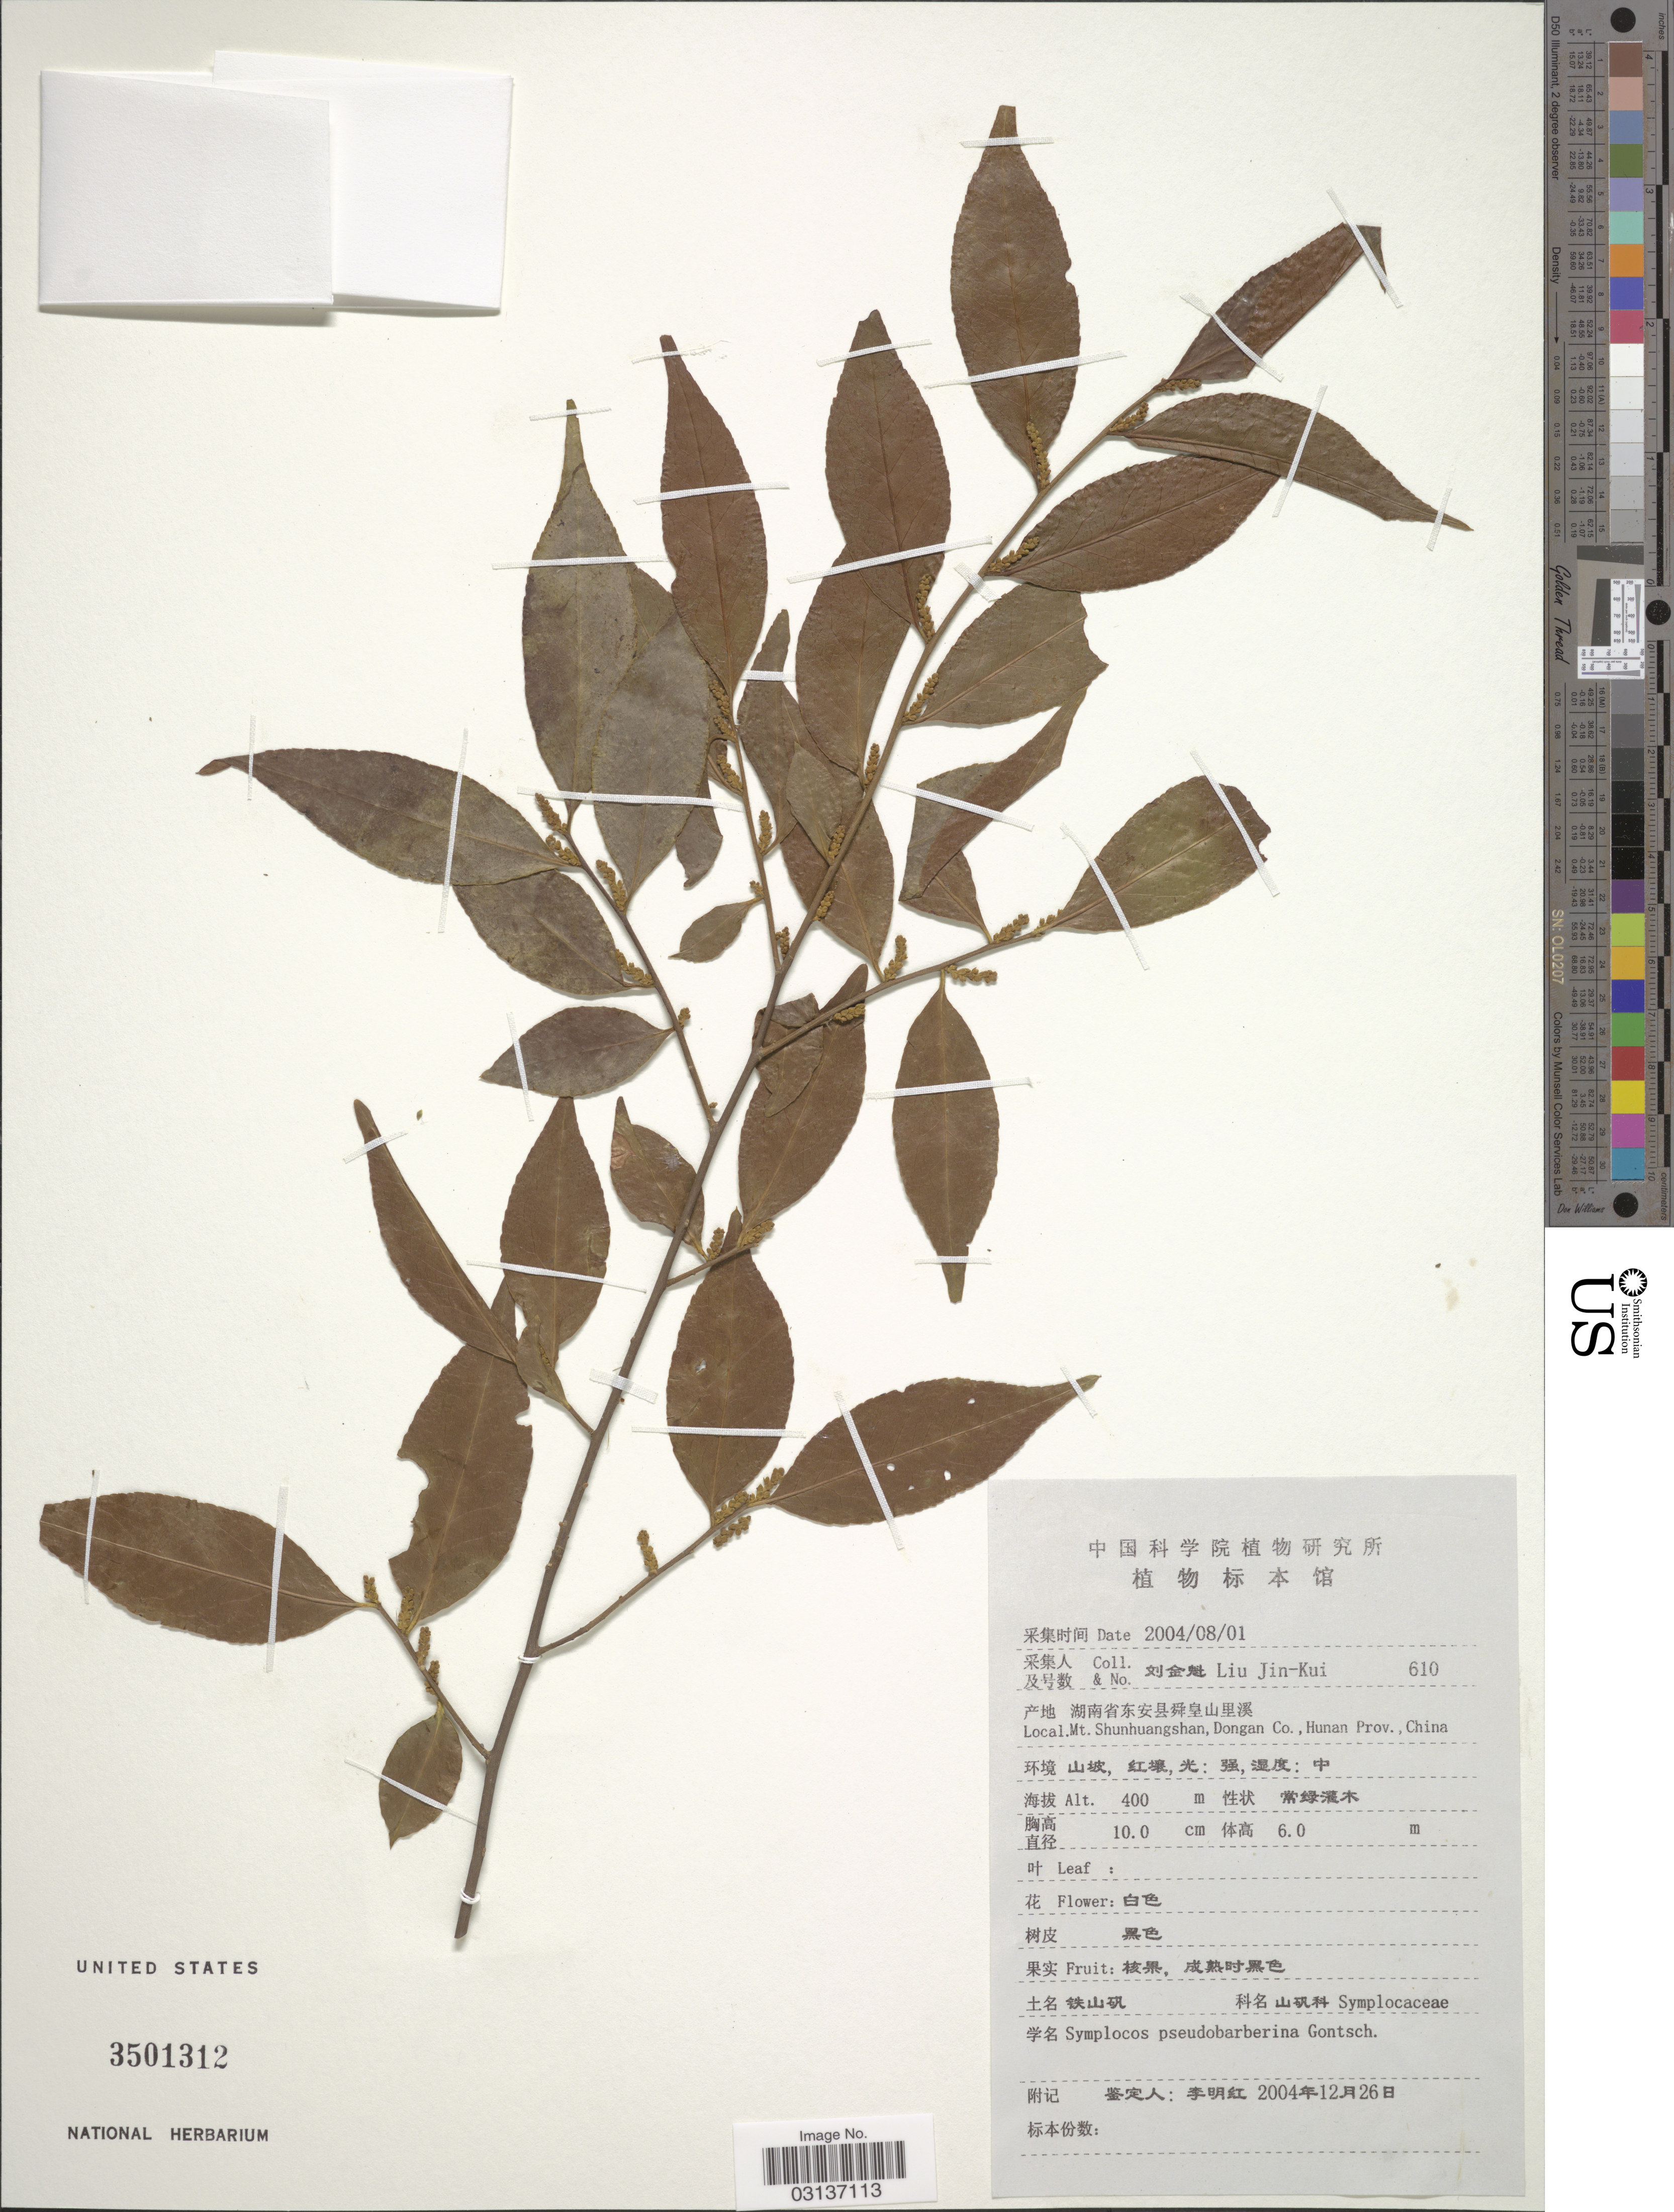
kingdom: Plantae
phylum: Tracheophyta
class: Magnoliopsida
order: Ericales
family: Symplocaceae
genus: Symplocos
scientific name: Symplocos pseudobarberina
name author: Gontsch.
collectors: Liu Jin-Kui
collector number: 610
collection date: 2004-08-01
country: China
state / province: Hunan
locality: Mt. Shunhuangshan, Dongan Co.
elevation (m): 400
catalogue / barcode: US 3501312